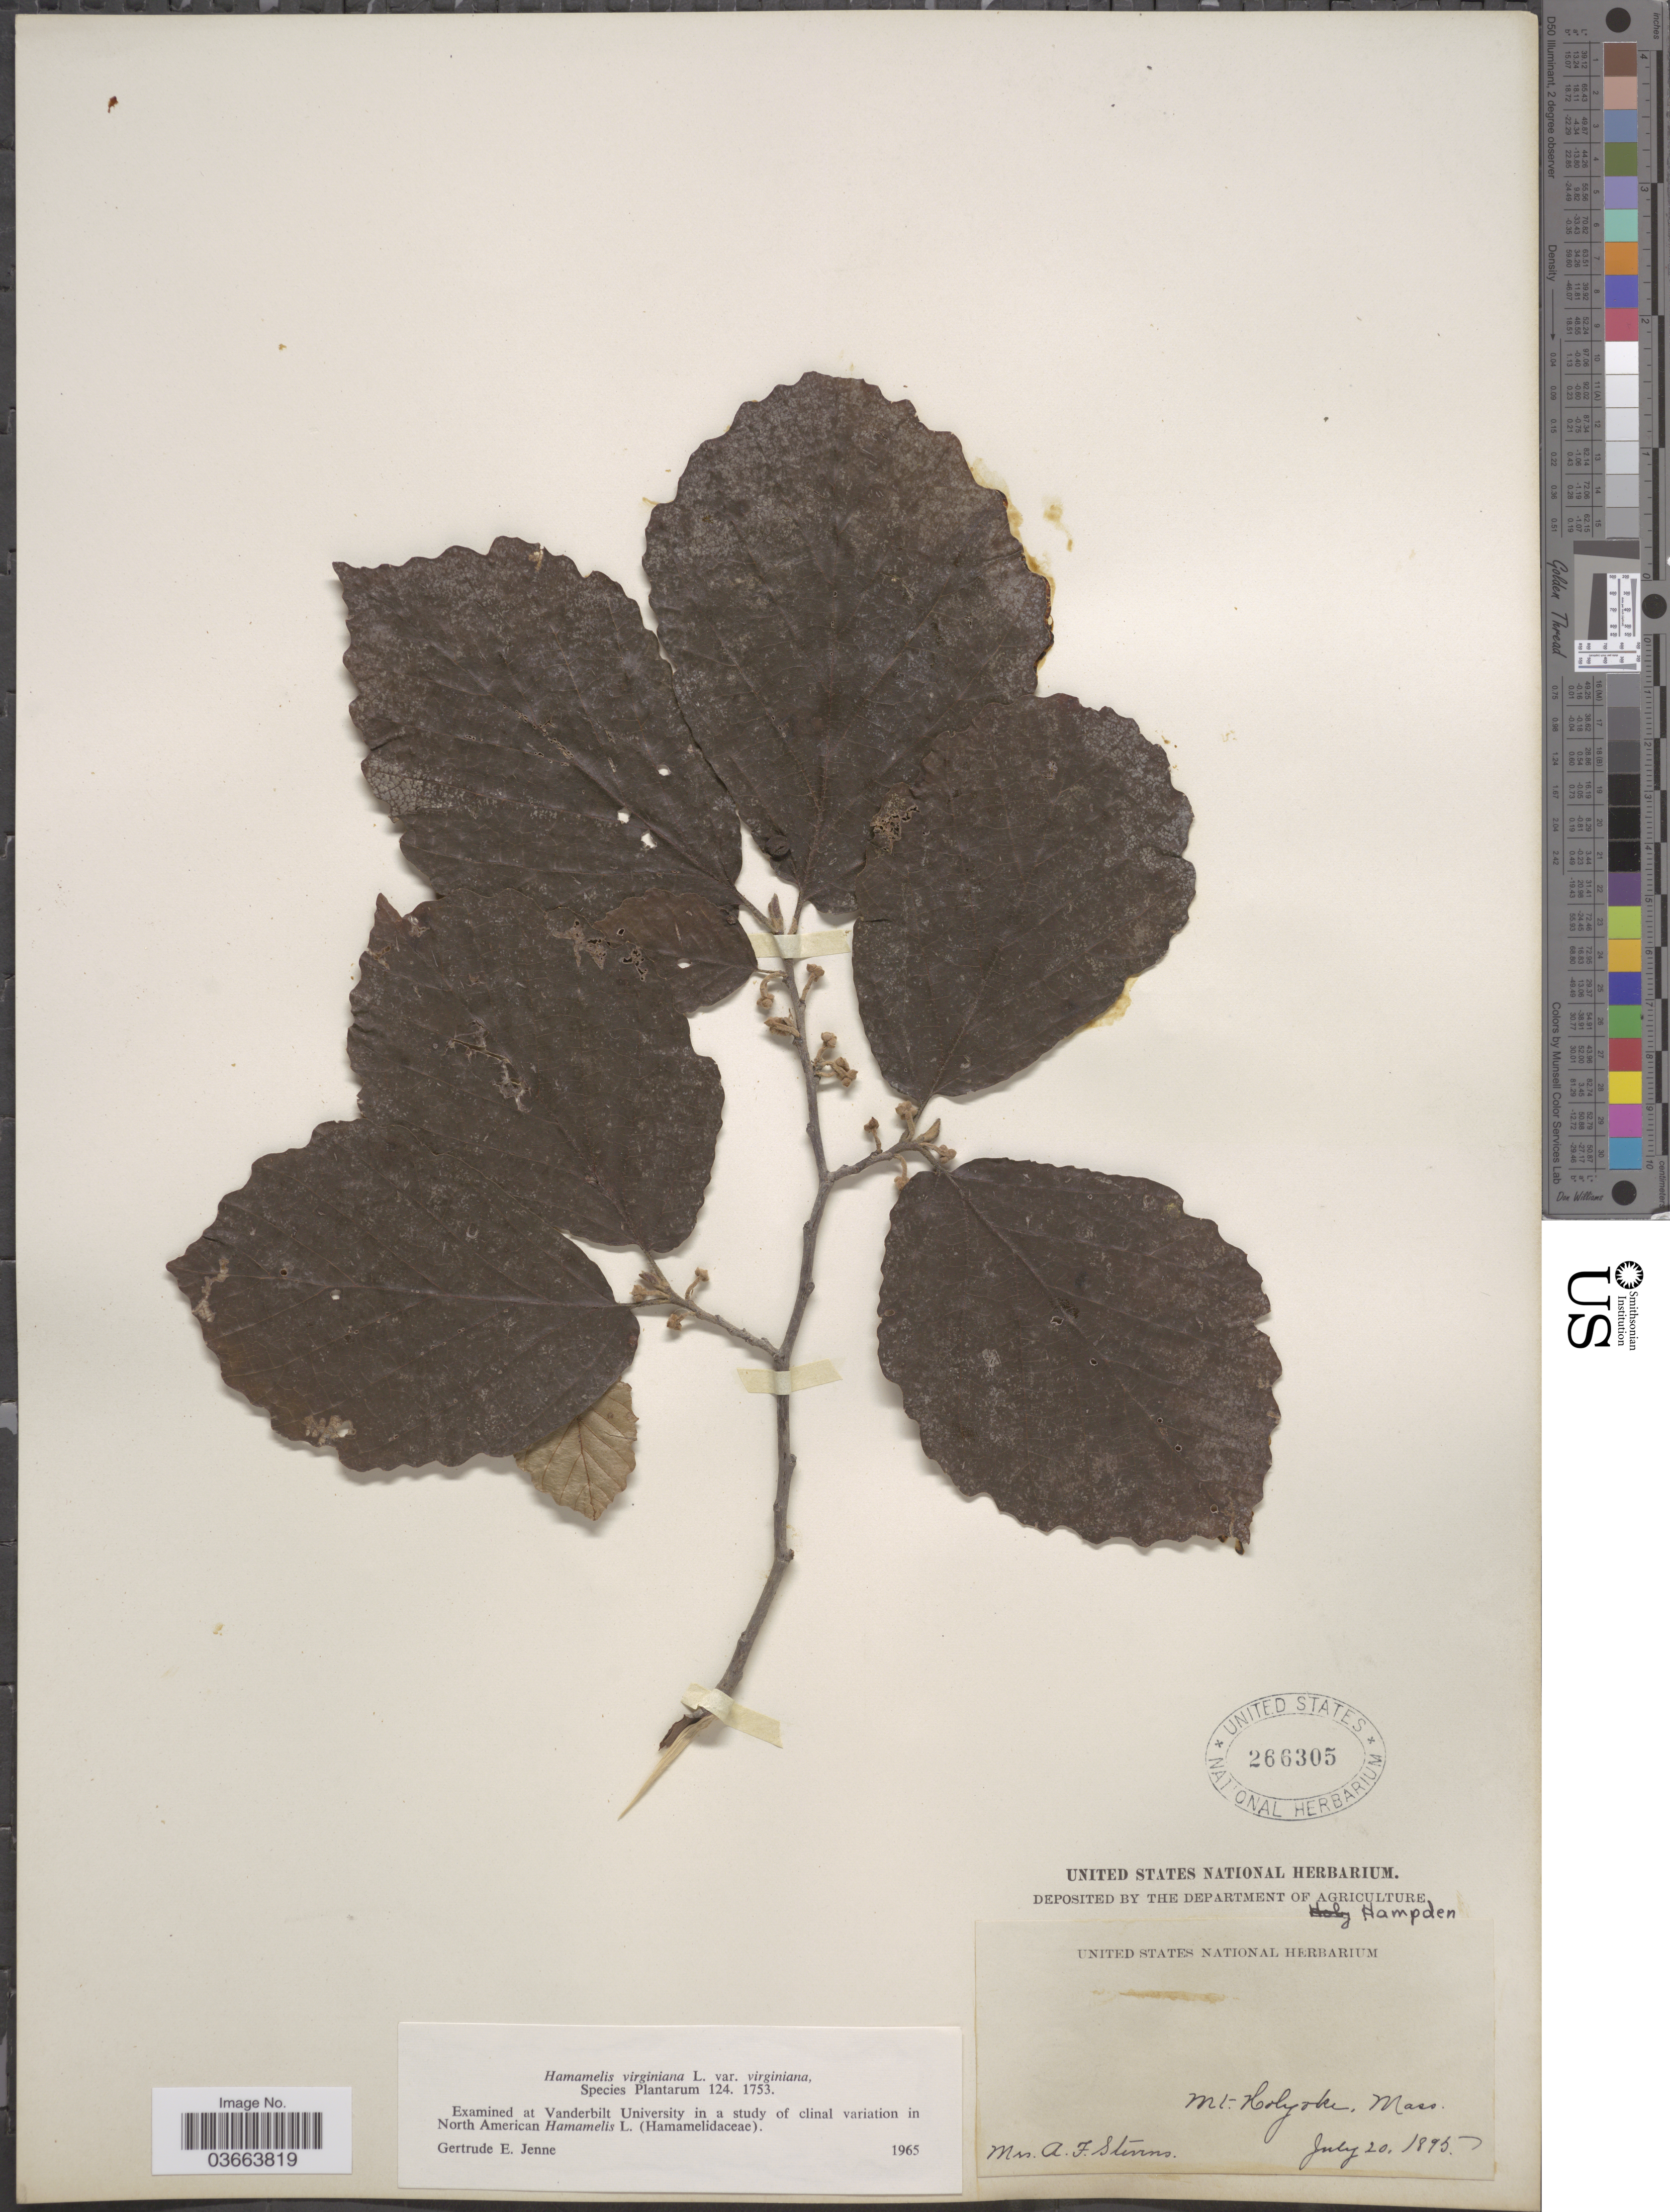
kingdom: Plantae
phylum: Tracheophyta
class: Magnoliopsida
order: Saxifragales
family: Hamamelidaceae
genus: Hamamelis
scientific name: Hamamelis virginiana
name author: L.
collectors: A. F. Stevens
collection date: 1895-06-20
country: United States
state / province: Massachusetts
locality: Mt. Holyoke. Hampden.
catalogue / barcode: US 266305